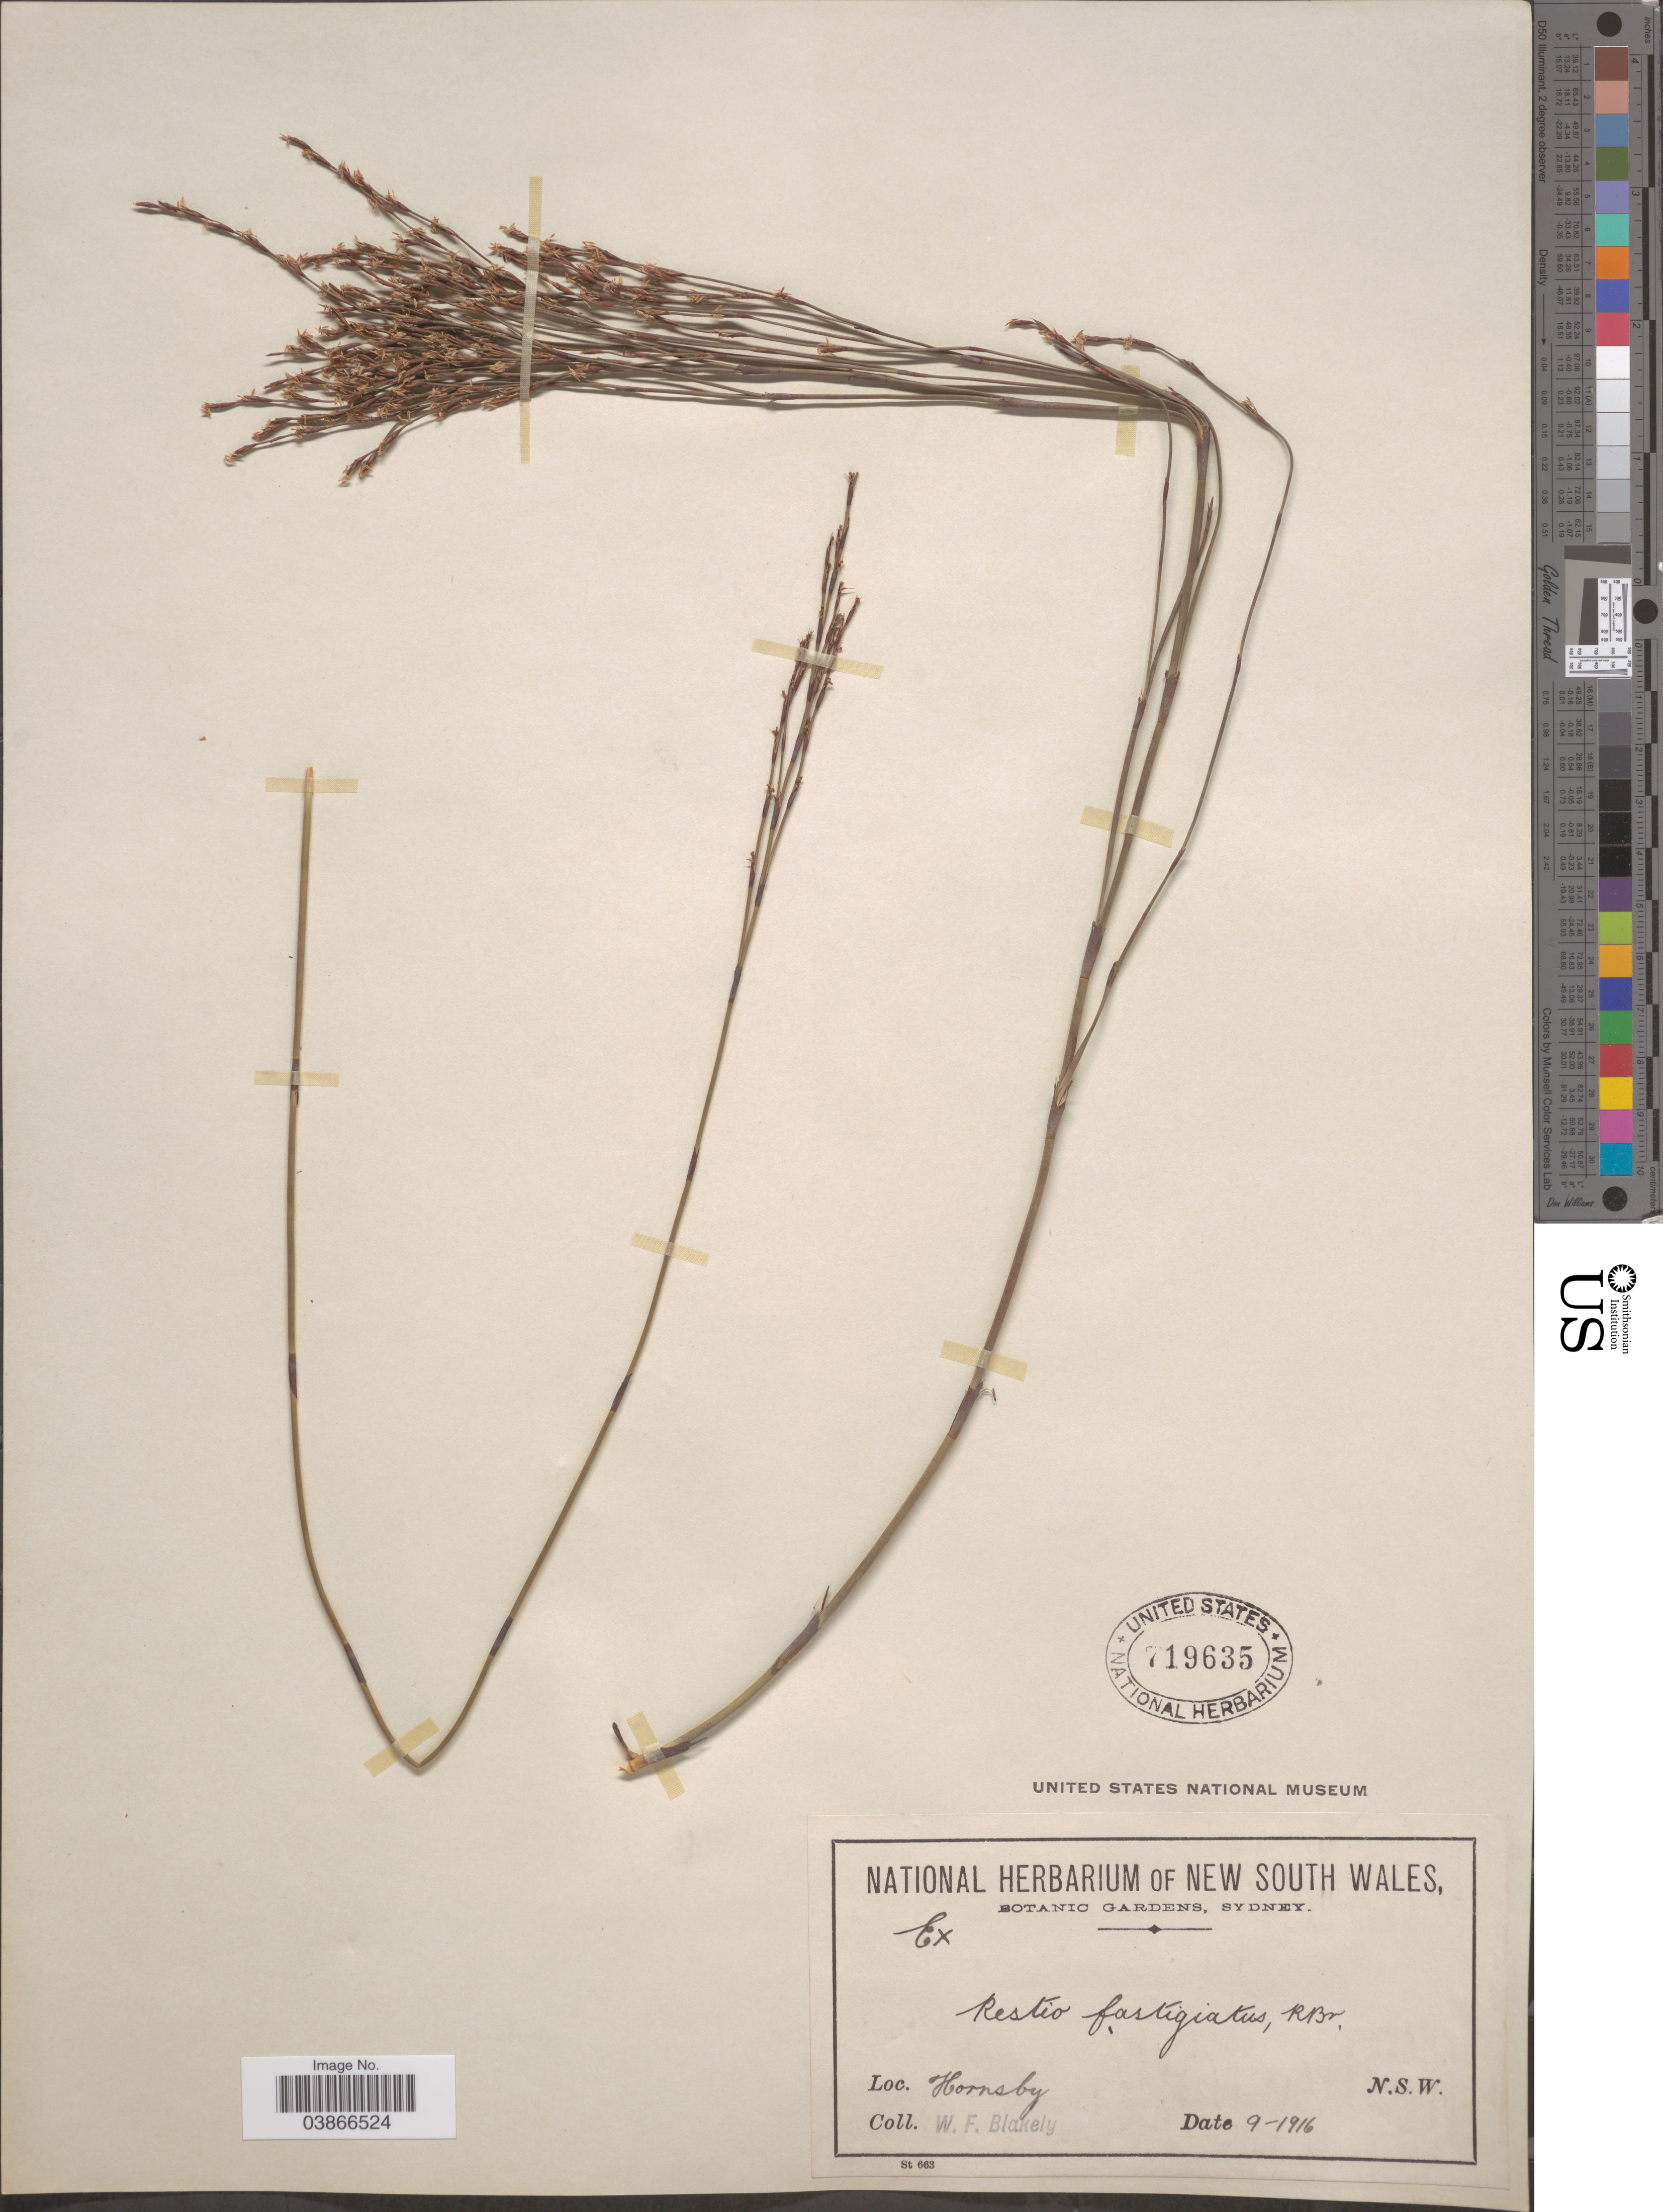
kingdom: Plantae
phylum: Tracheophyta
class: Liliopsida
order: Poales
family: Restionaceae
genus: Chordifex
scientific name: Chordifex fastigiatus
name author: (R. Br.) B.G. Briggs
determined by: Strong, Mark T., (BOT), Smithsonian Institution - National Museum of Natural History (UNITED STATES)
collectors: W. Blakely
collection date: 1916-09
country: Australia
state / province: New South Wales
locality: Hornsby.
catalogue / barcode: US 719635